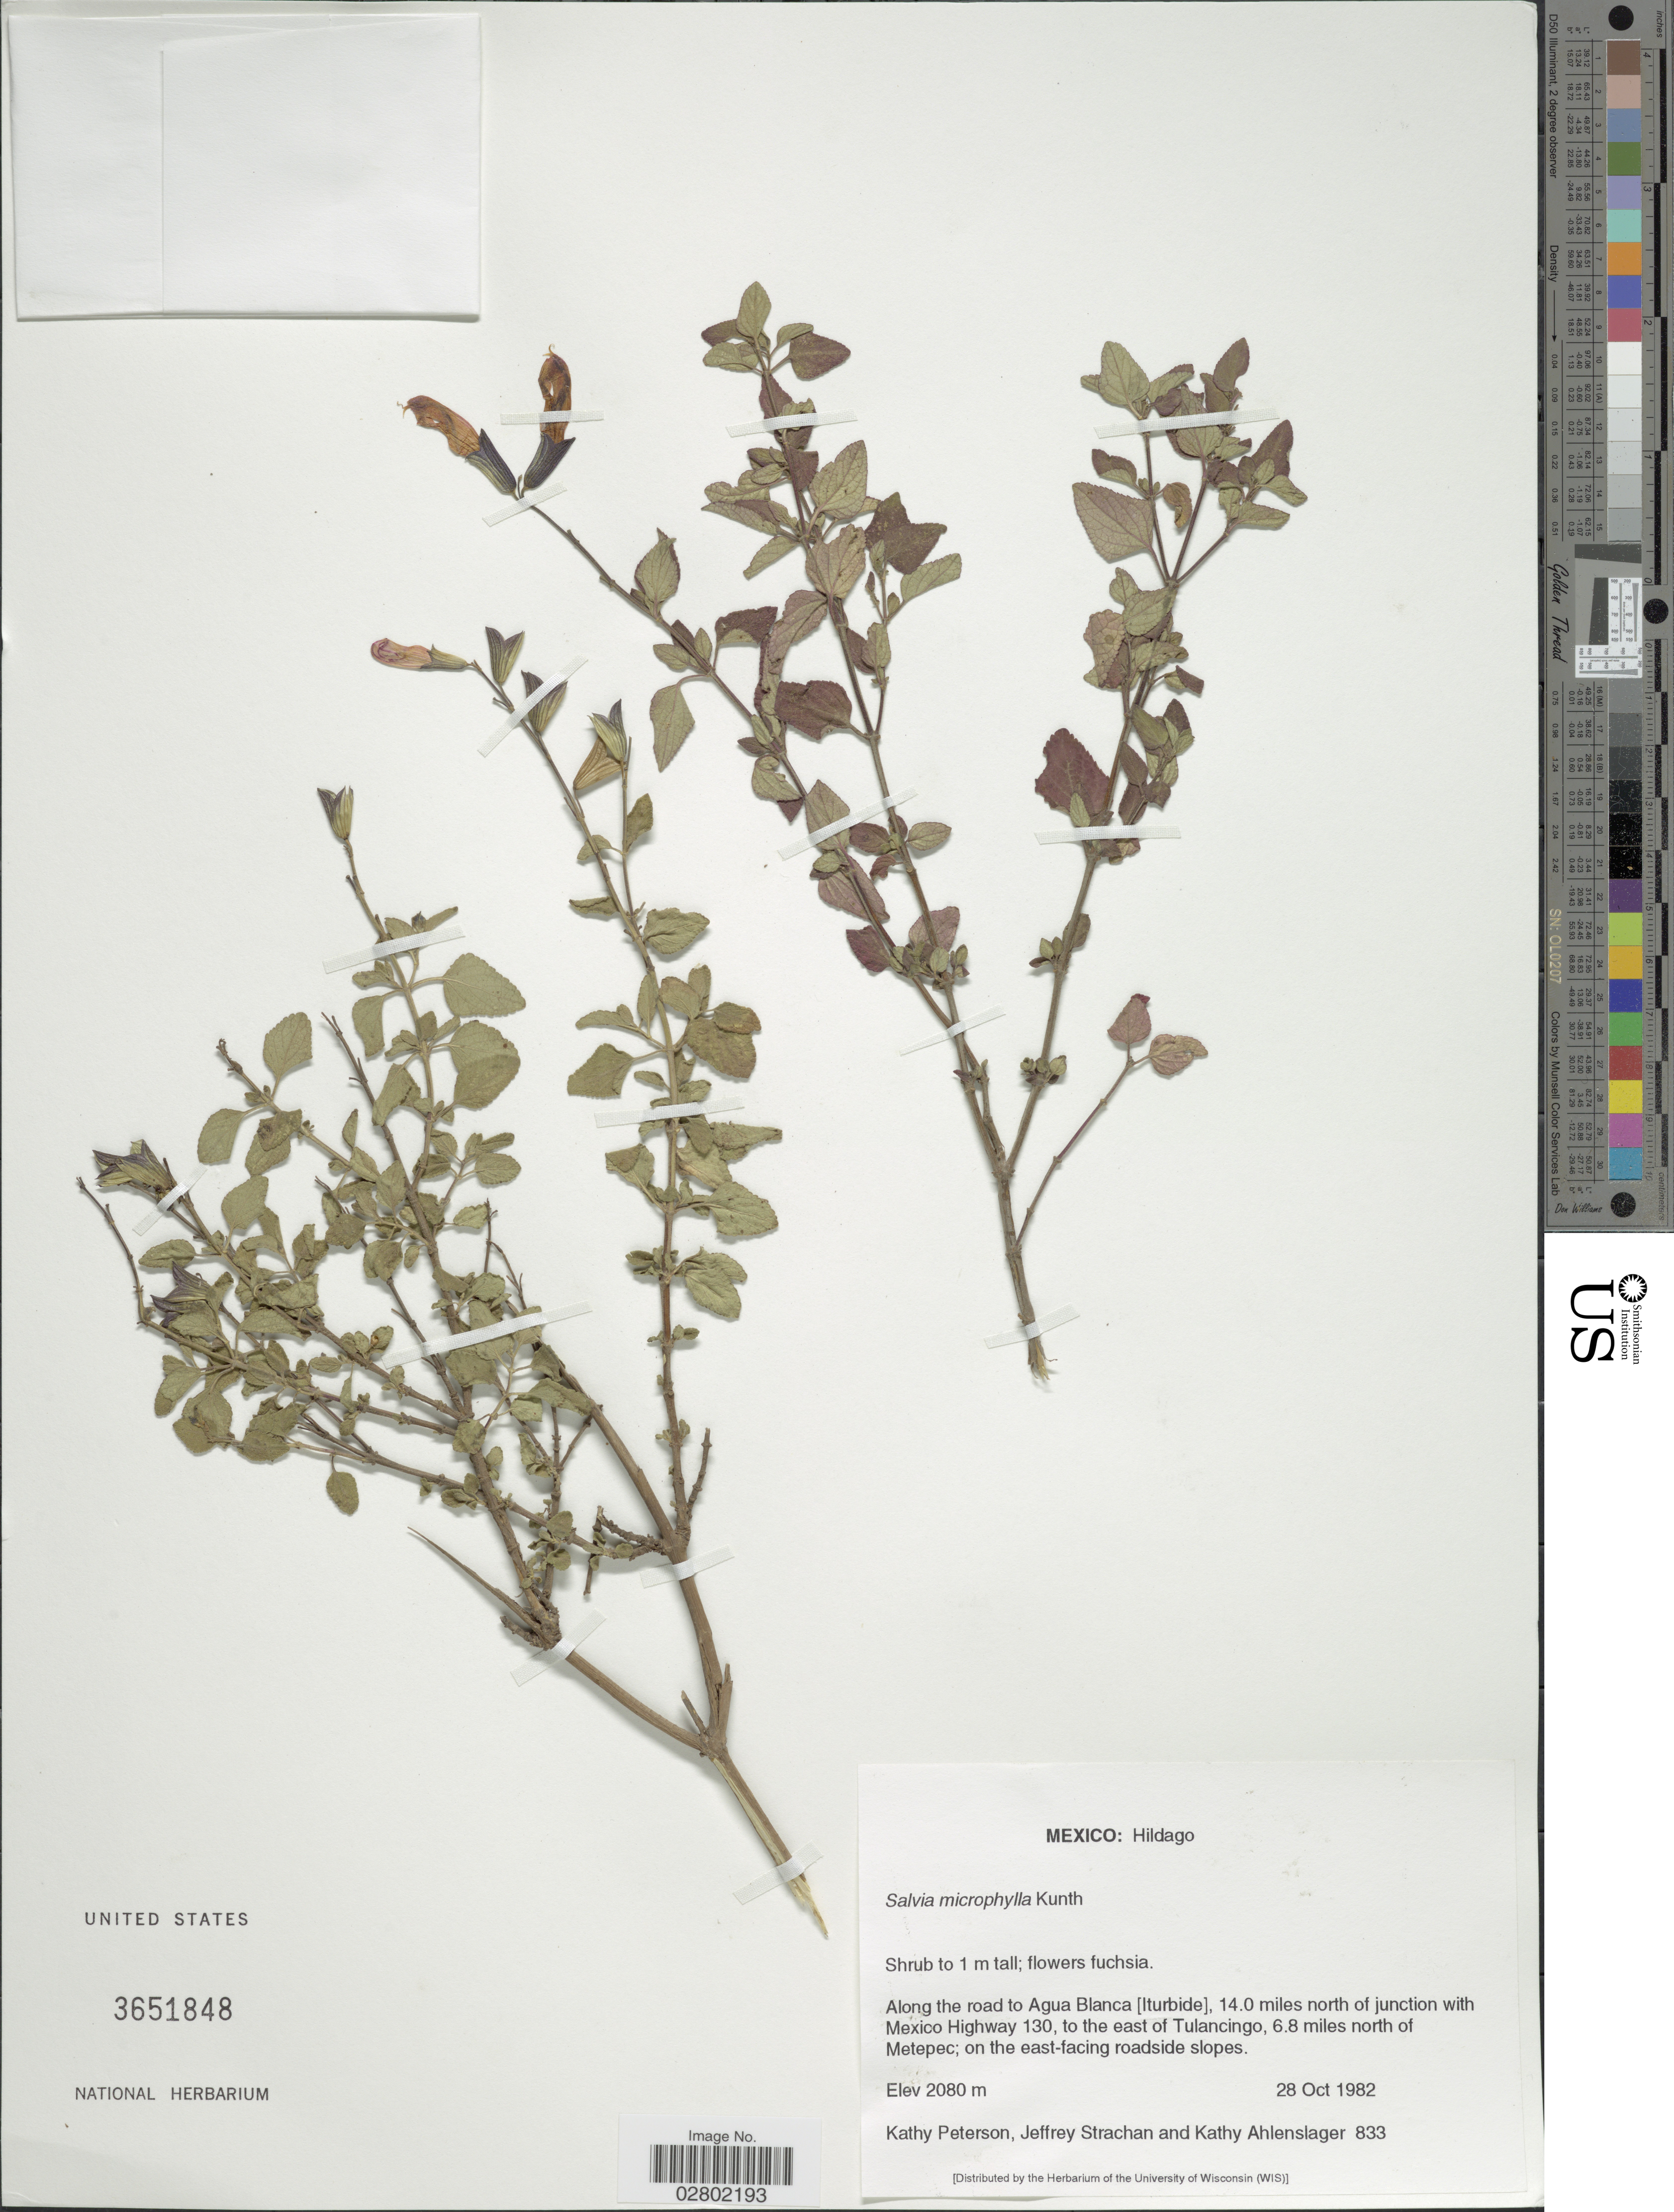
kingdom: Plantae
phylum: Tracheophyta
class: Magnoliopsida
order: Lamiales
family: Lamiaceae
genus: Salvia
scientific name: Salvia microphylla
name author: Kunth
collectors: K. Peterson, J. Strachan & K. Ahlenslager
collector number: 833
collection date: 1982-10-28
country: Mexico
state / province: Hidalgo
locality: Along the road to Agua Blanca [Iturbide], 14.0 miles north of junction with Mexico Highway 130, to the east of Tulancingo, 6.8 miles north of Metepec.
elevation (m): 2080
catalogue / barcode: US 3651848